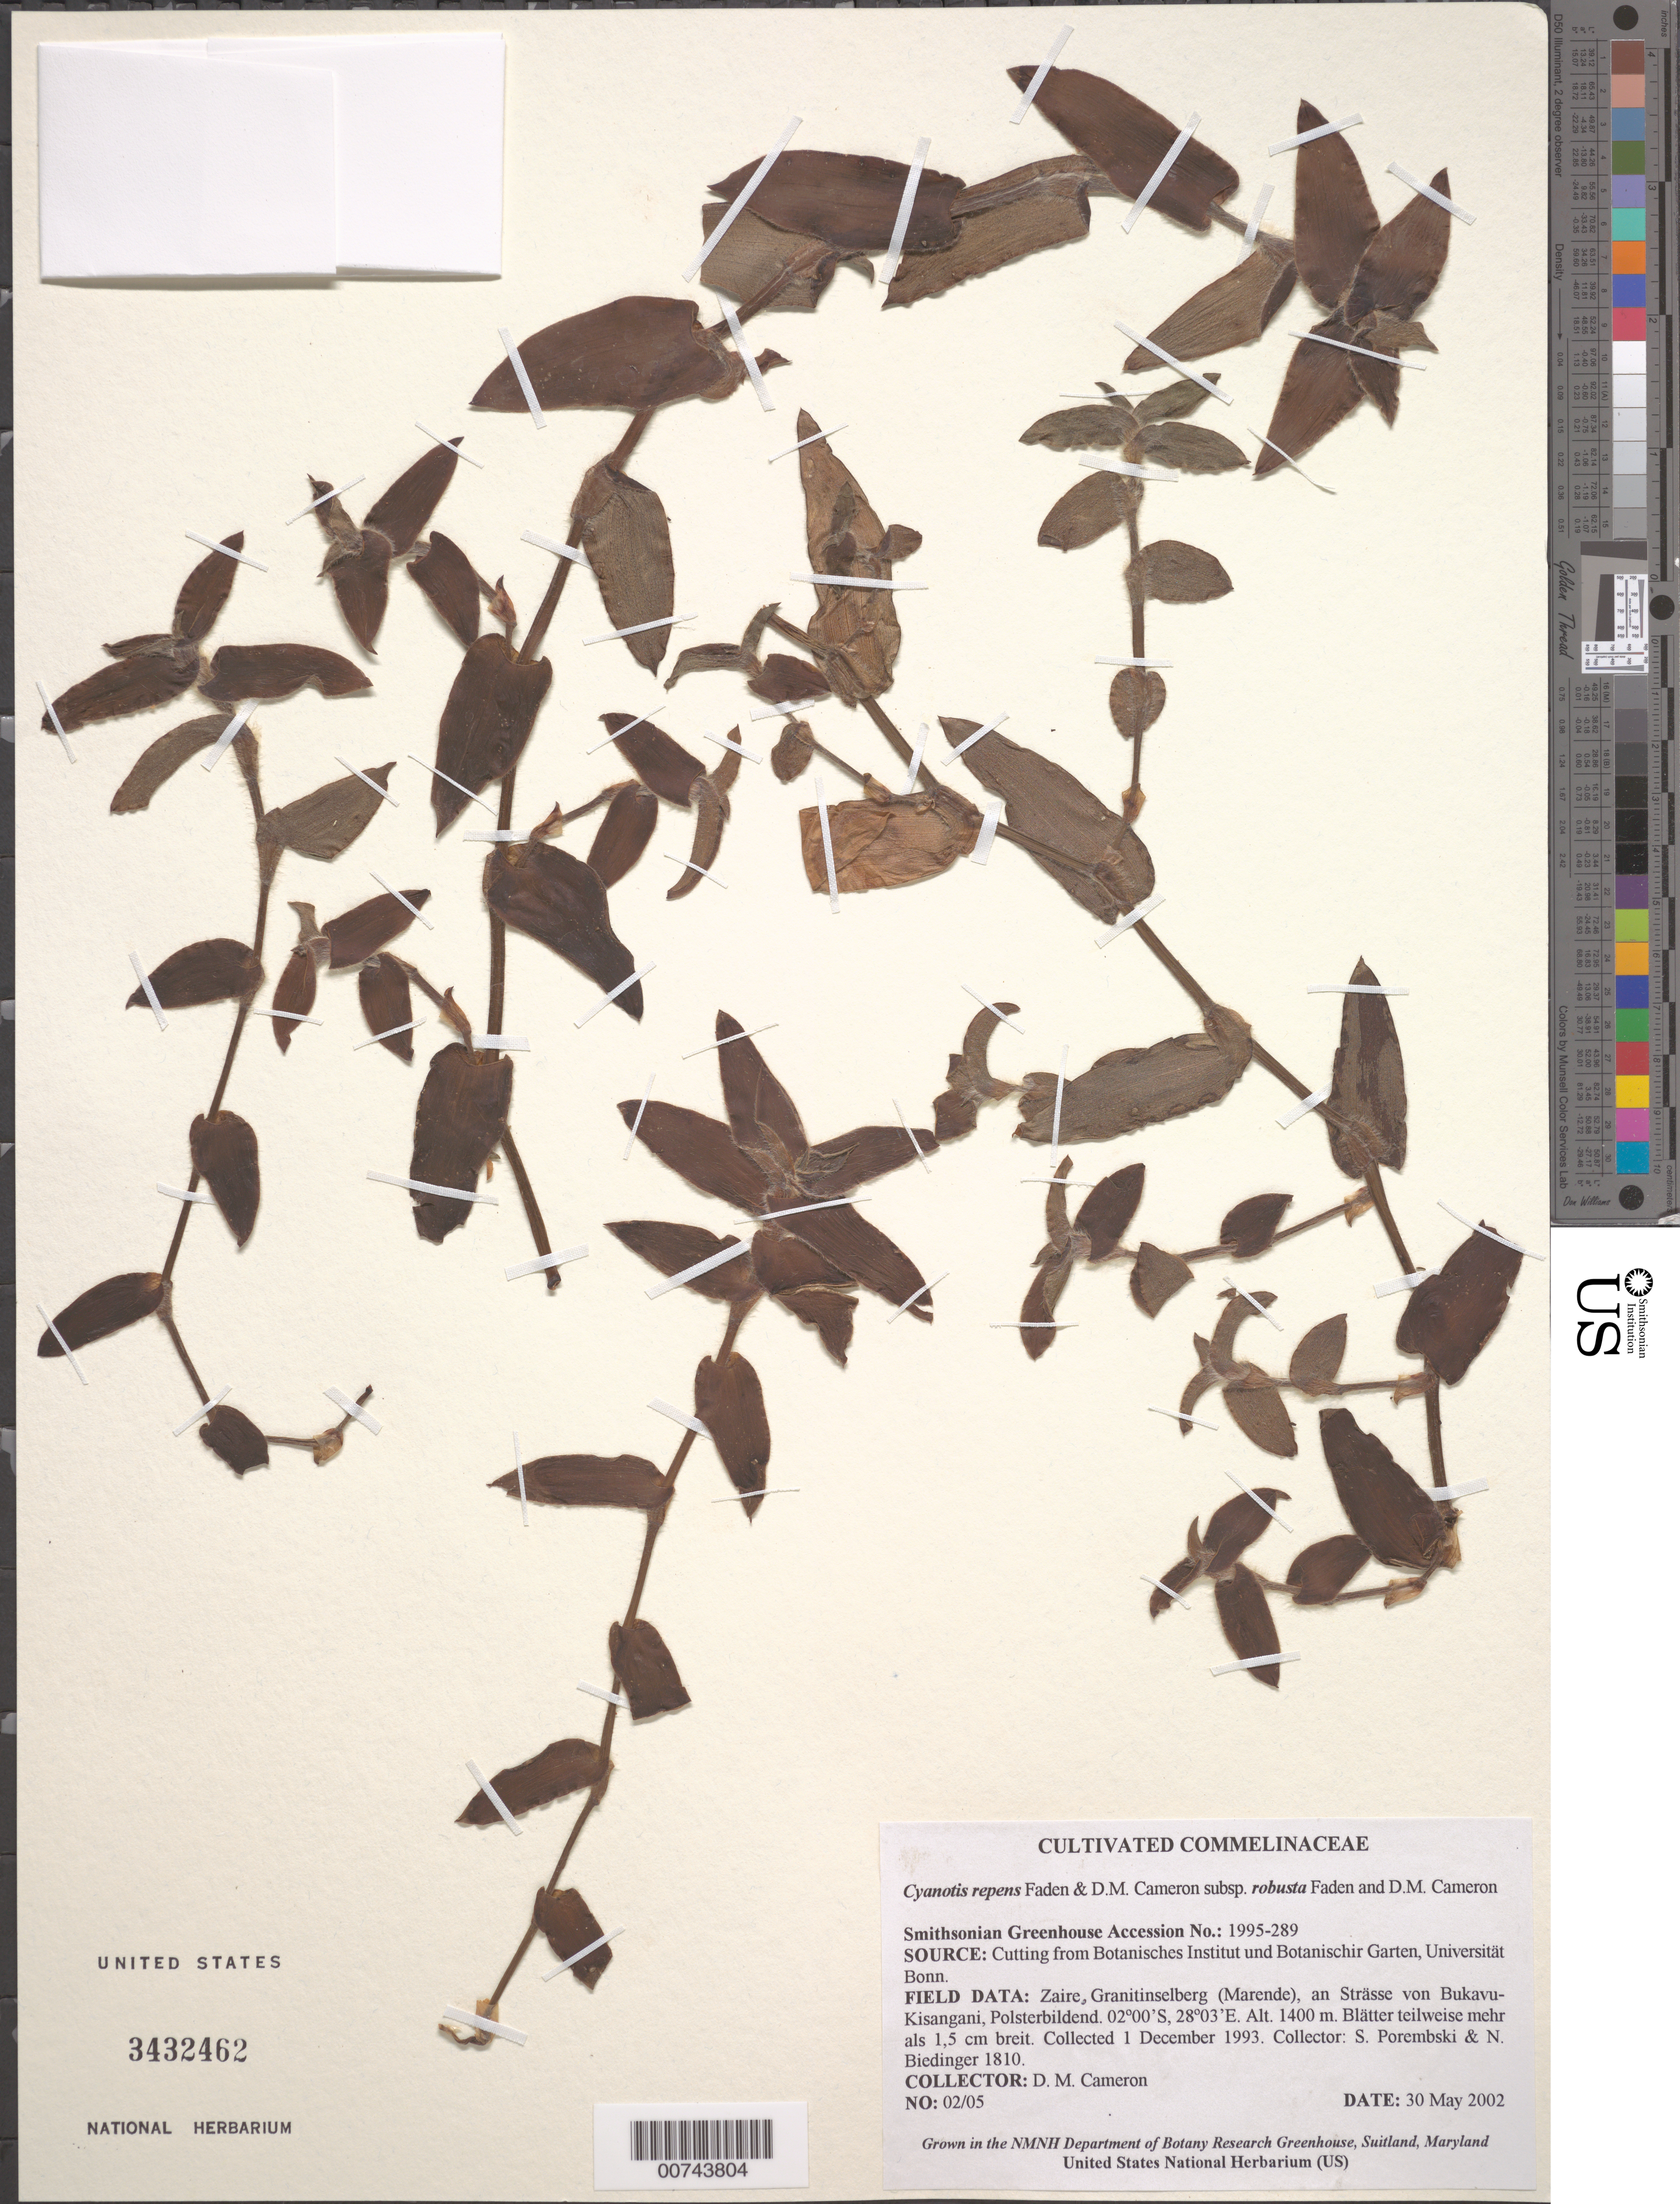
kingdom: Plantae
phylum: Tracheophyta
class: Liliopsida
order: Commelinales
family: Commelinaceae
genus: Cyanotis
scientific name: Cyanotis repens subsp. robusta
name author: Faden & D.M. Cameron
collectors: D. Cameron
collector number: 02/05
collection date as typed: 30 May 2002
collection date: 2002-05-30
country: United States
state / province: Maryland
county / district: Prince George's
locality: Smithsonian Greenhouse.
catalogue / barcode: US 3432462